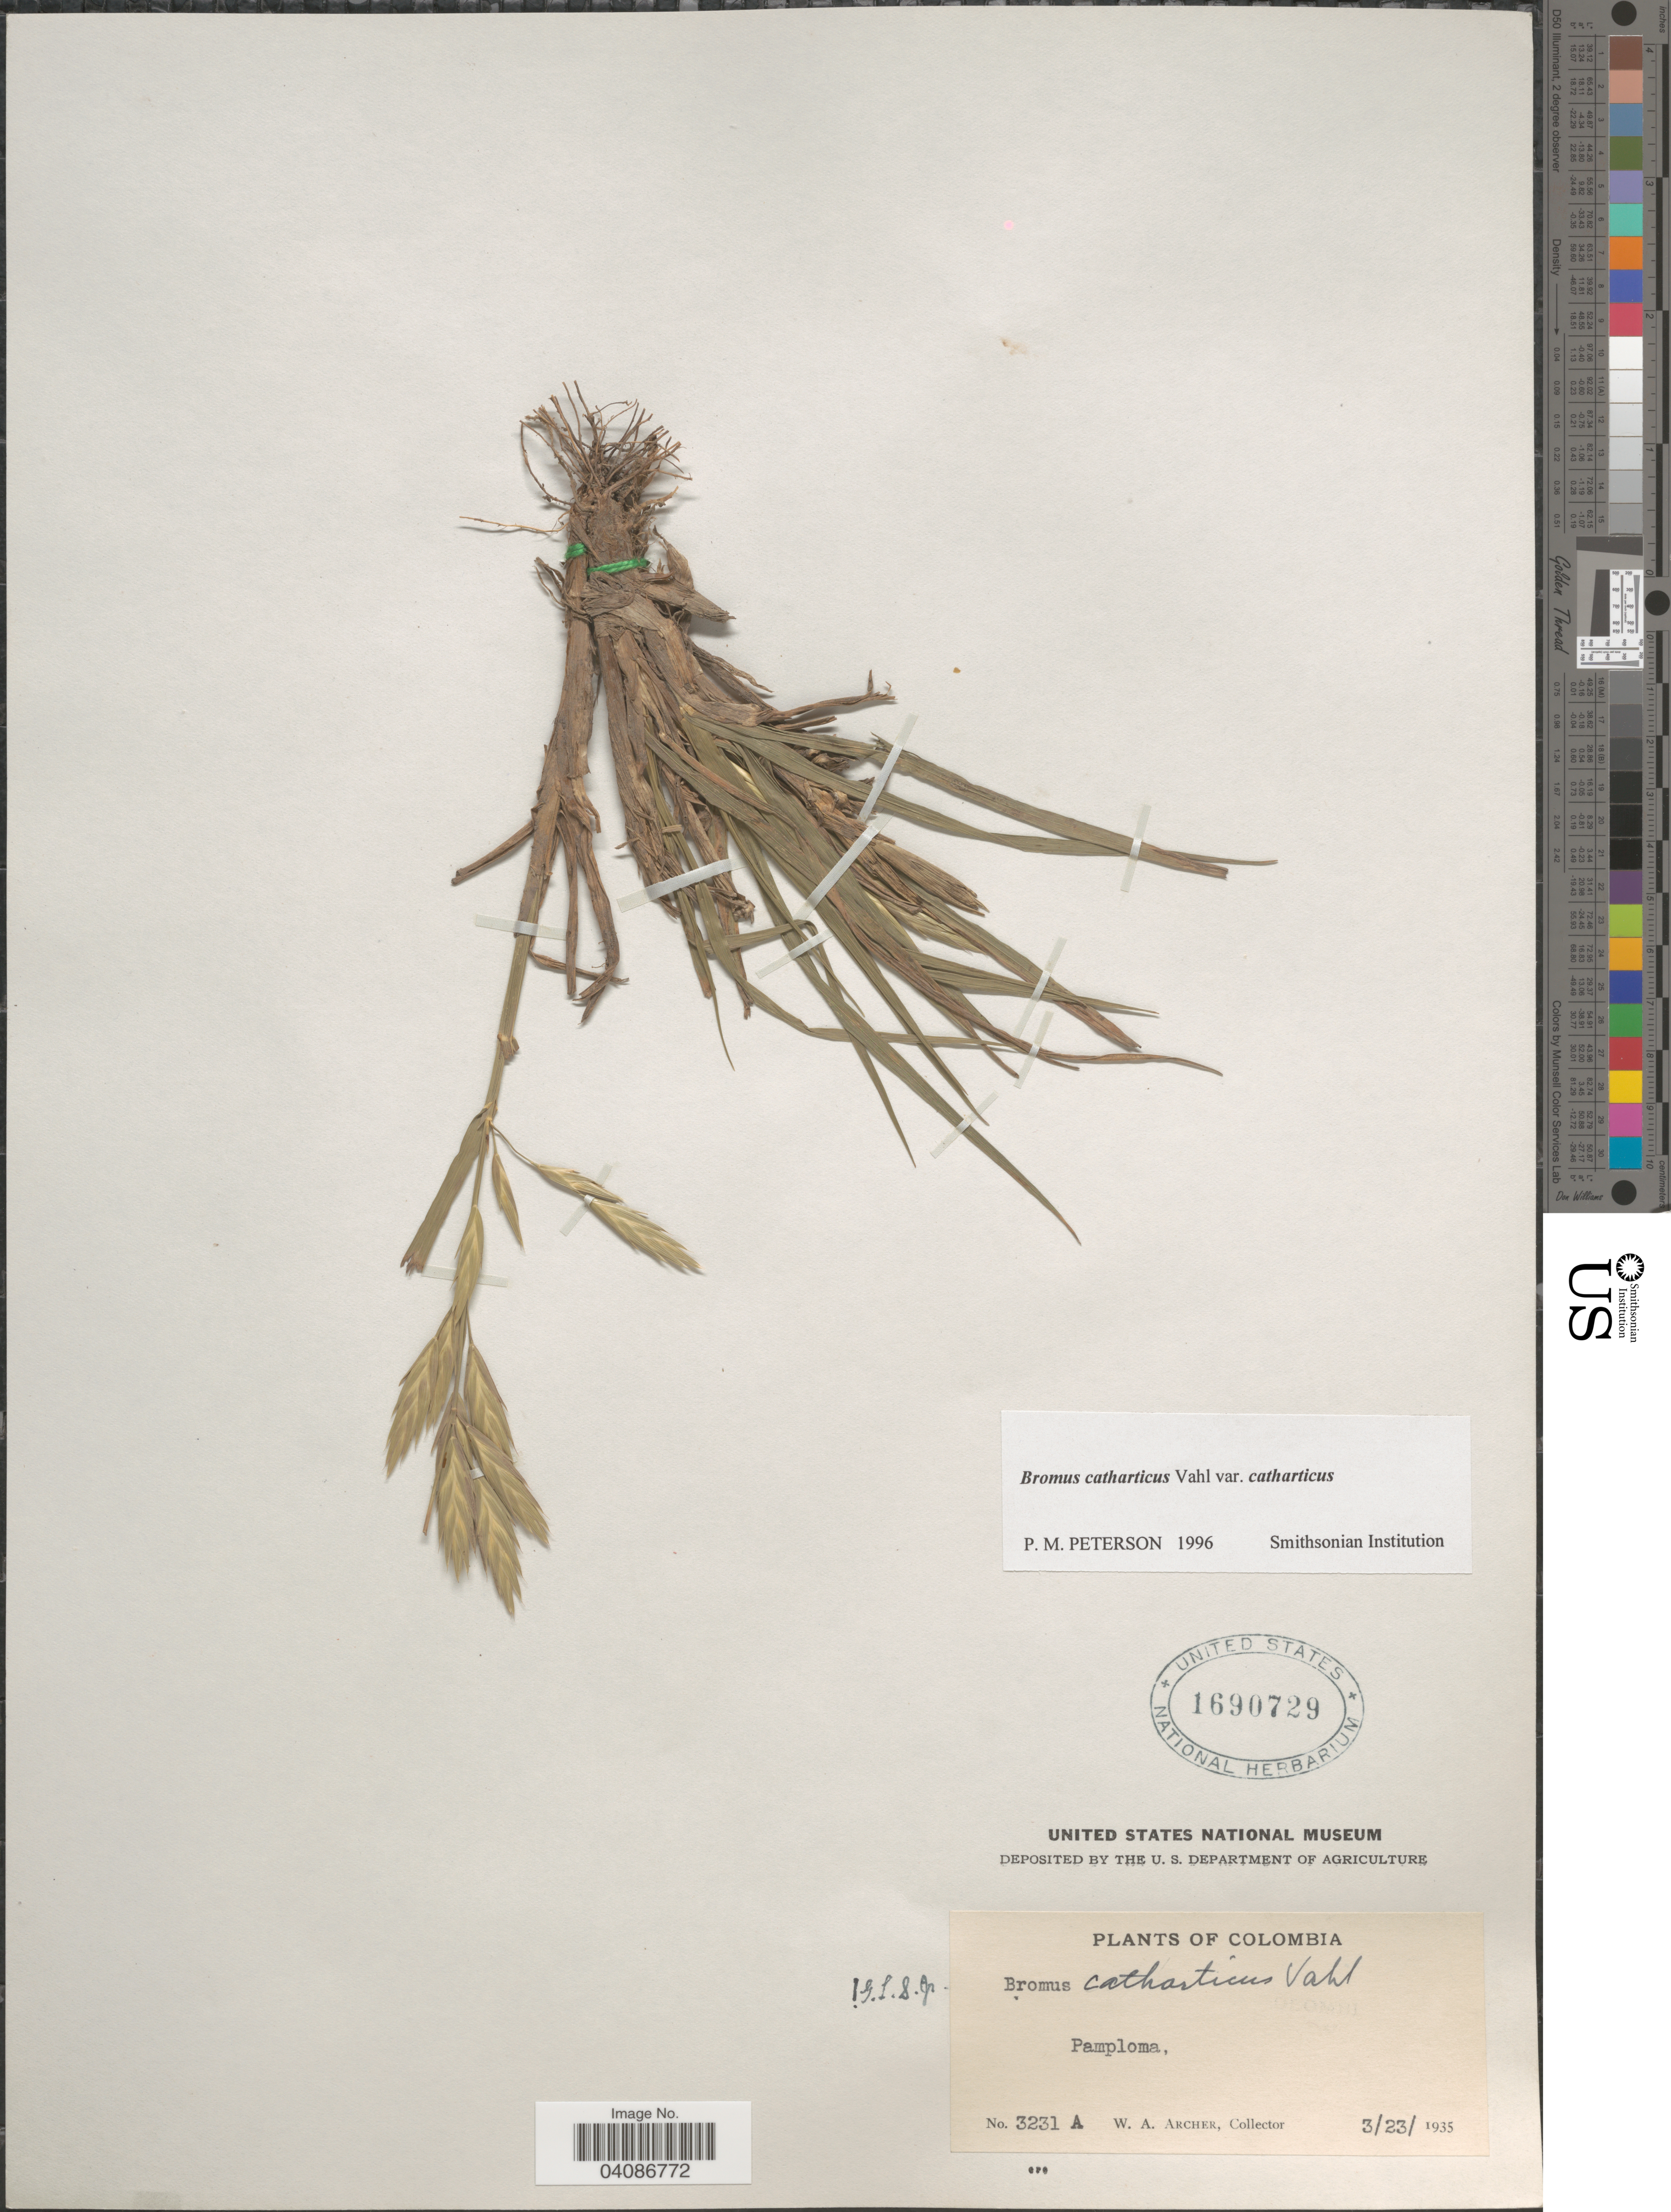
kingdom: Plantae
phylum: Tracheophyta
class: Liliopsida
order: Poales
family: Poaceae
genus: Bromus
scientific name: Bromus catharticus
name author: Vahl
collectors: W. Archer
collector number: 3231A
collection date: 1935-03-23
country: Colombia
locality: Pamploma.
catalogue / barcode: US 1690729